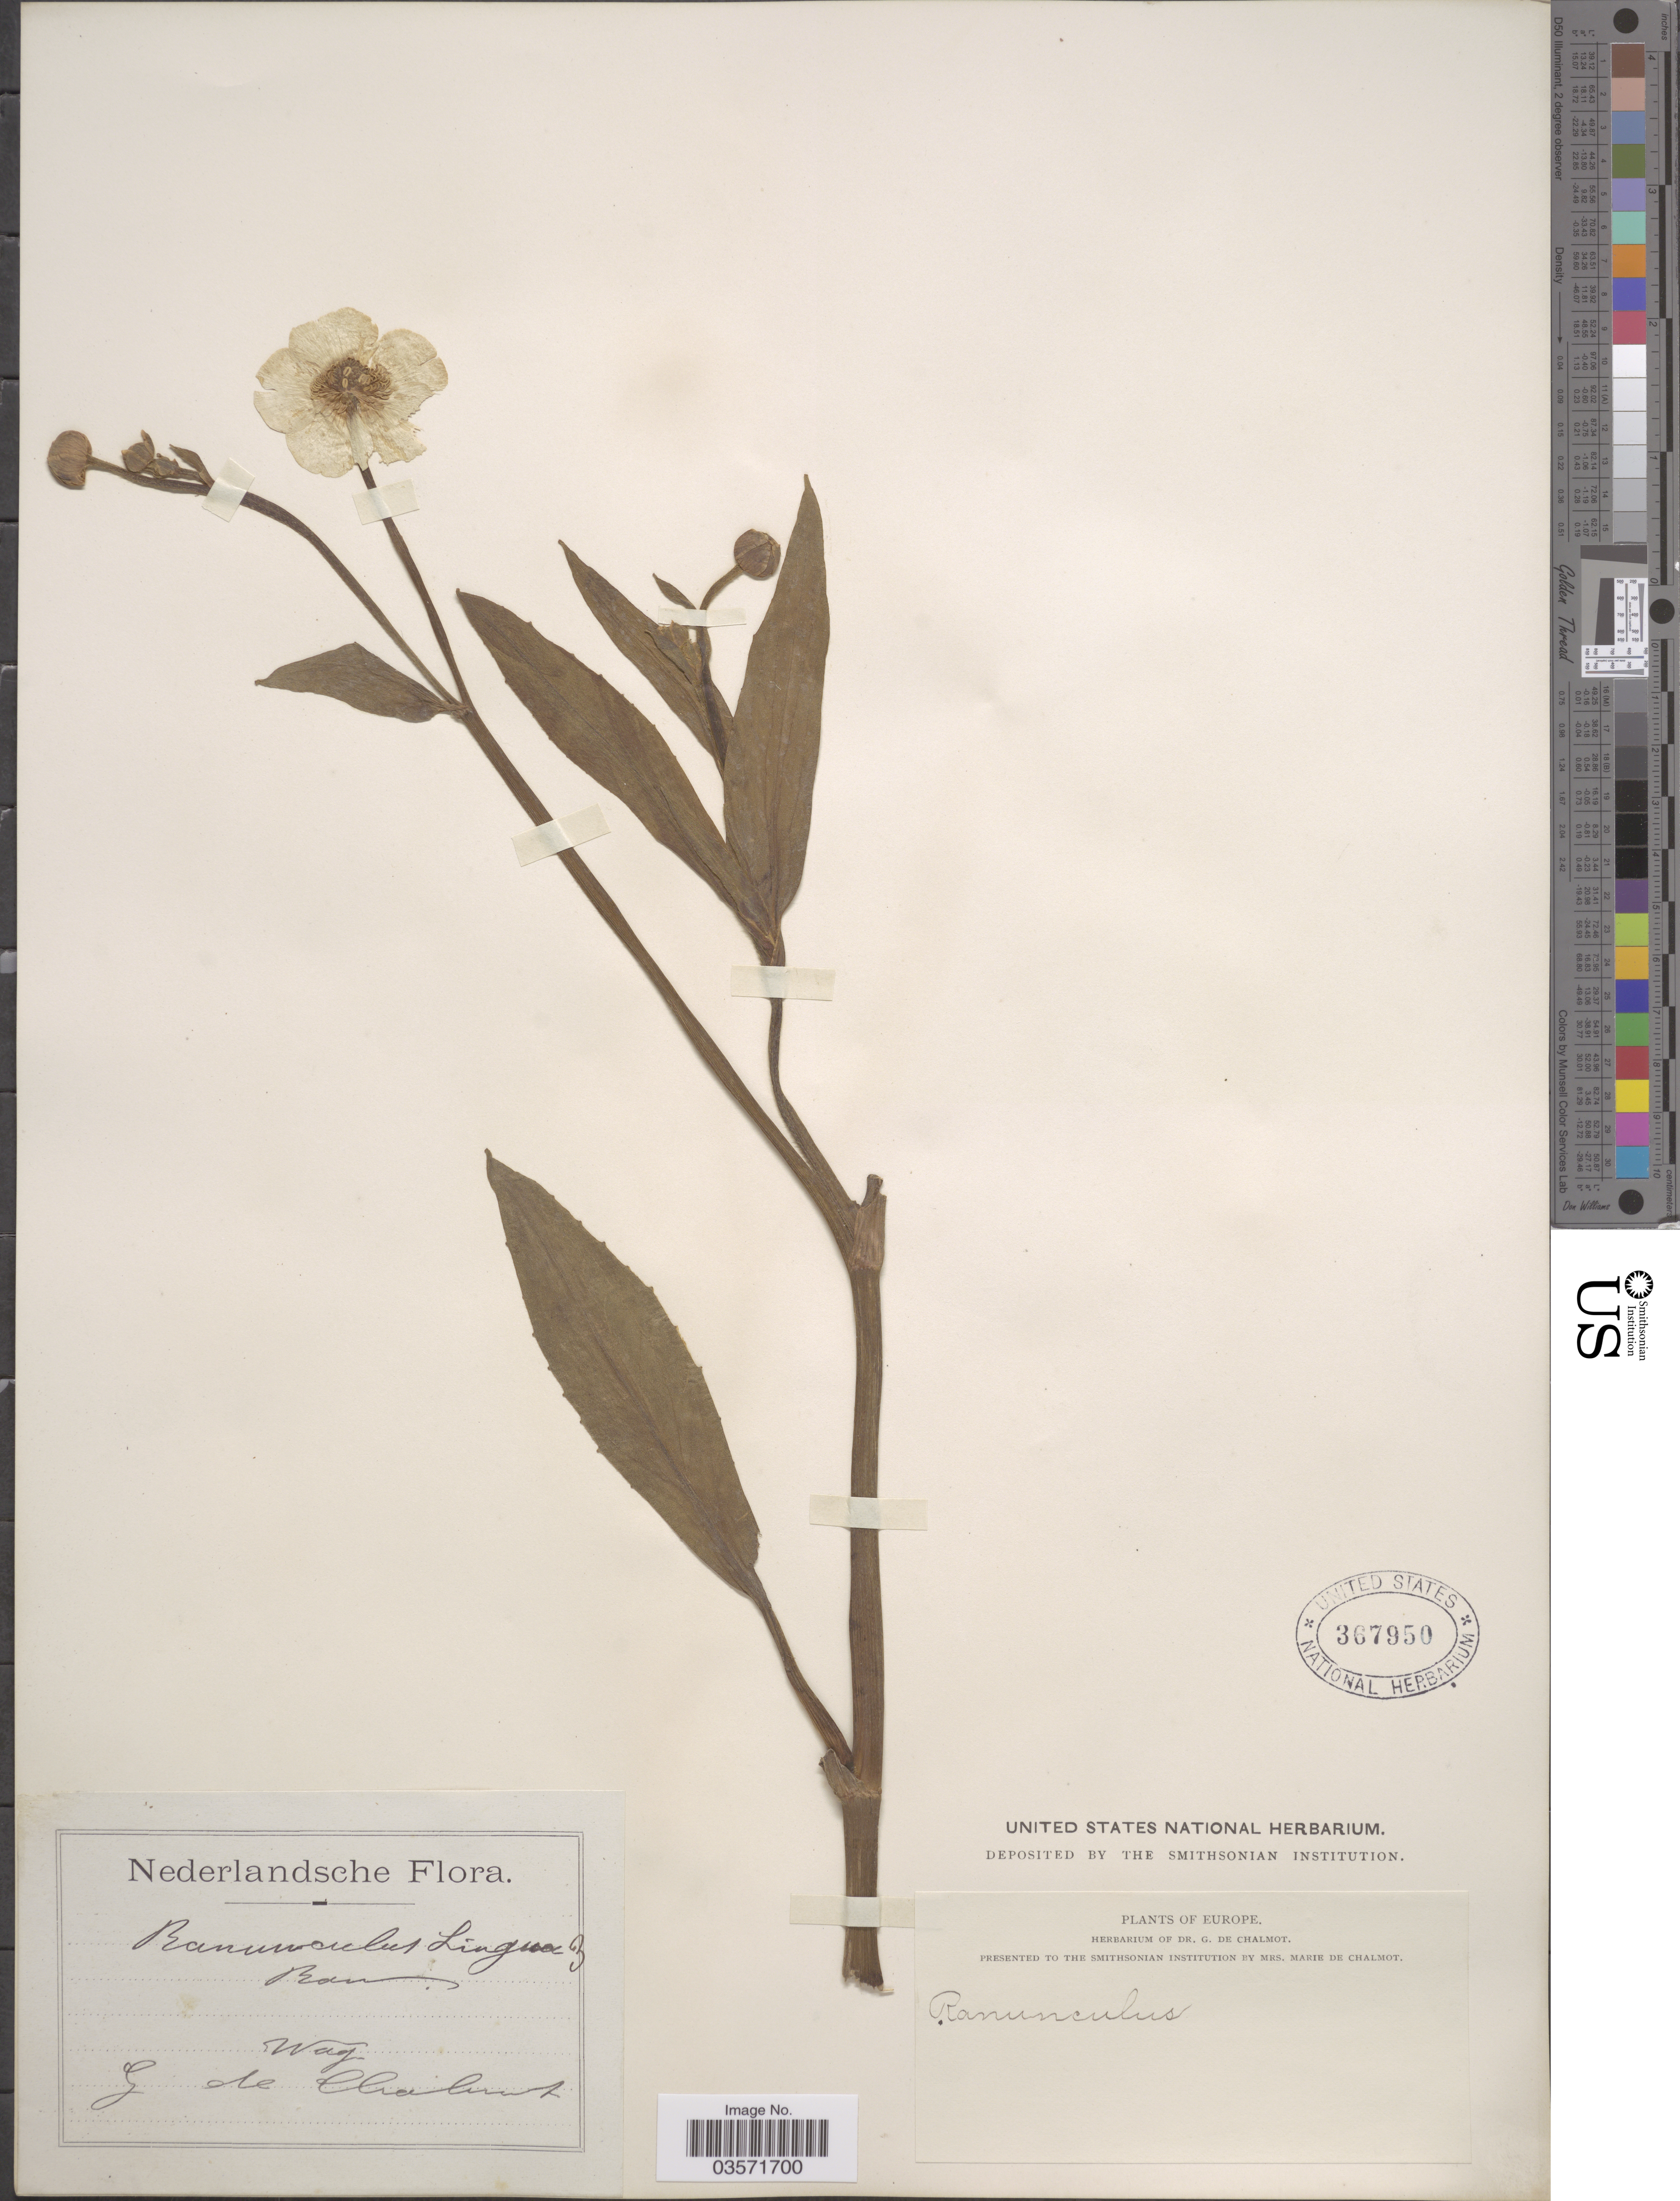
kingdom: Plantae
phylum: Tracheophyta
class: Magnoliopsida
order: Ranunculales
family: Ranunculaceae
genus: Ranunculus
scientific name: Ranunculus lingua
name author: L.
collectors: G. de Chalmot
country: Netherlands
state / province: Gelderland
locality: Wag.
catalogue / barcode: US 367950